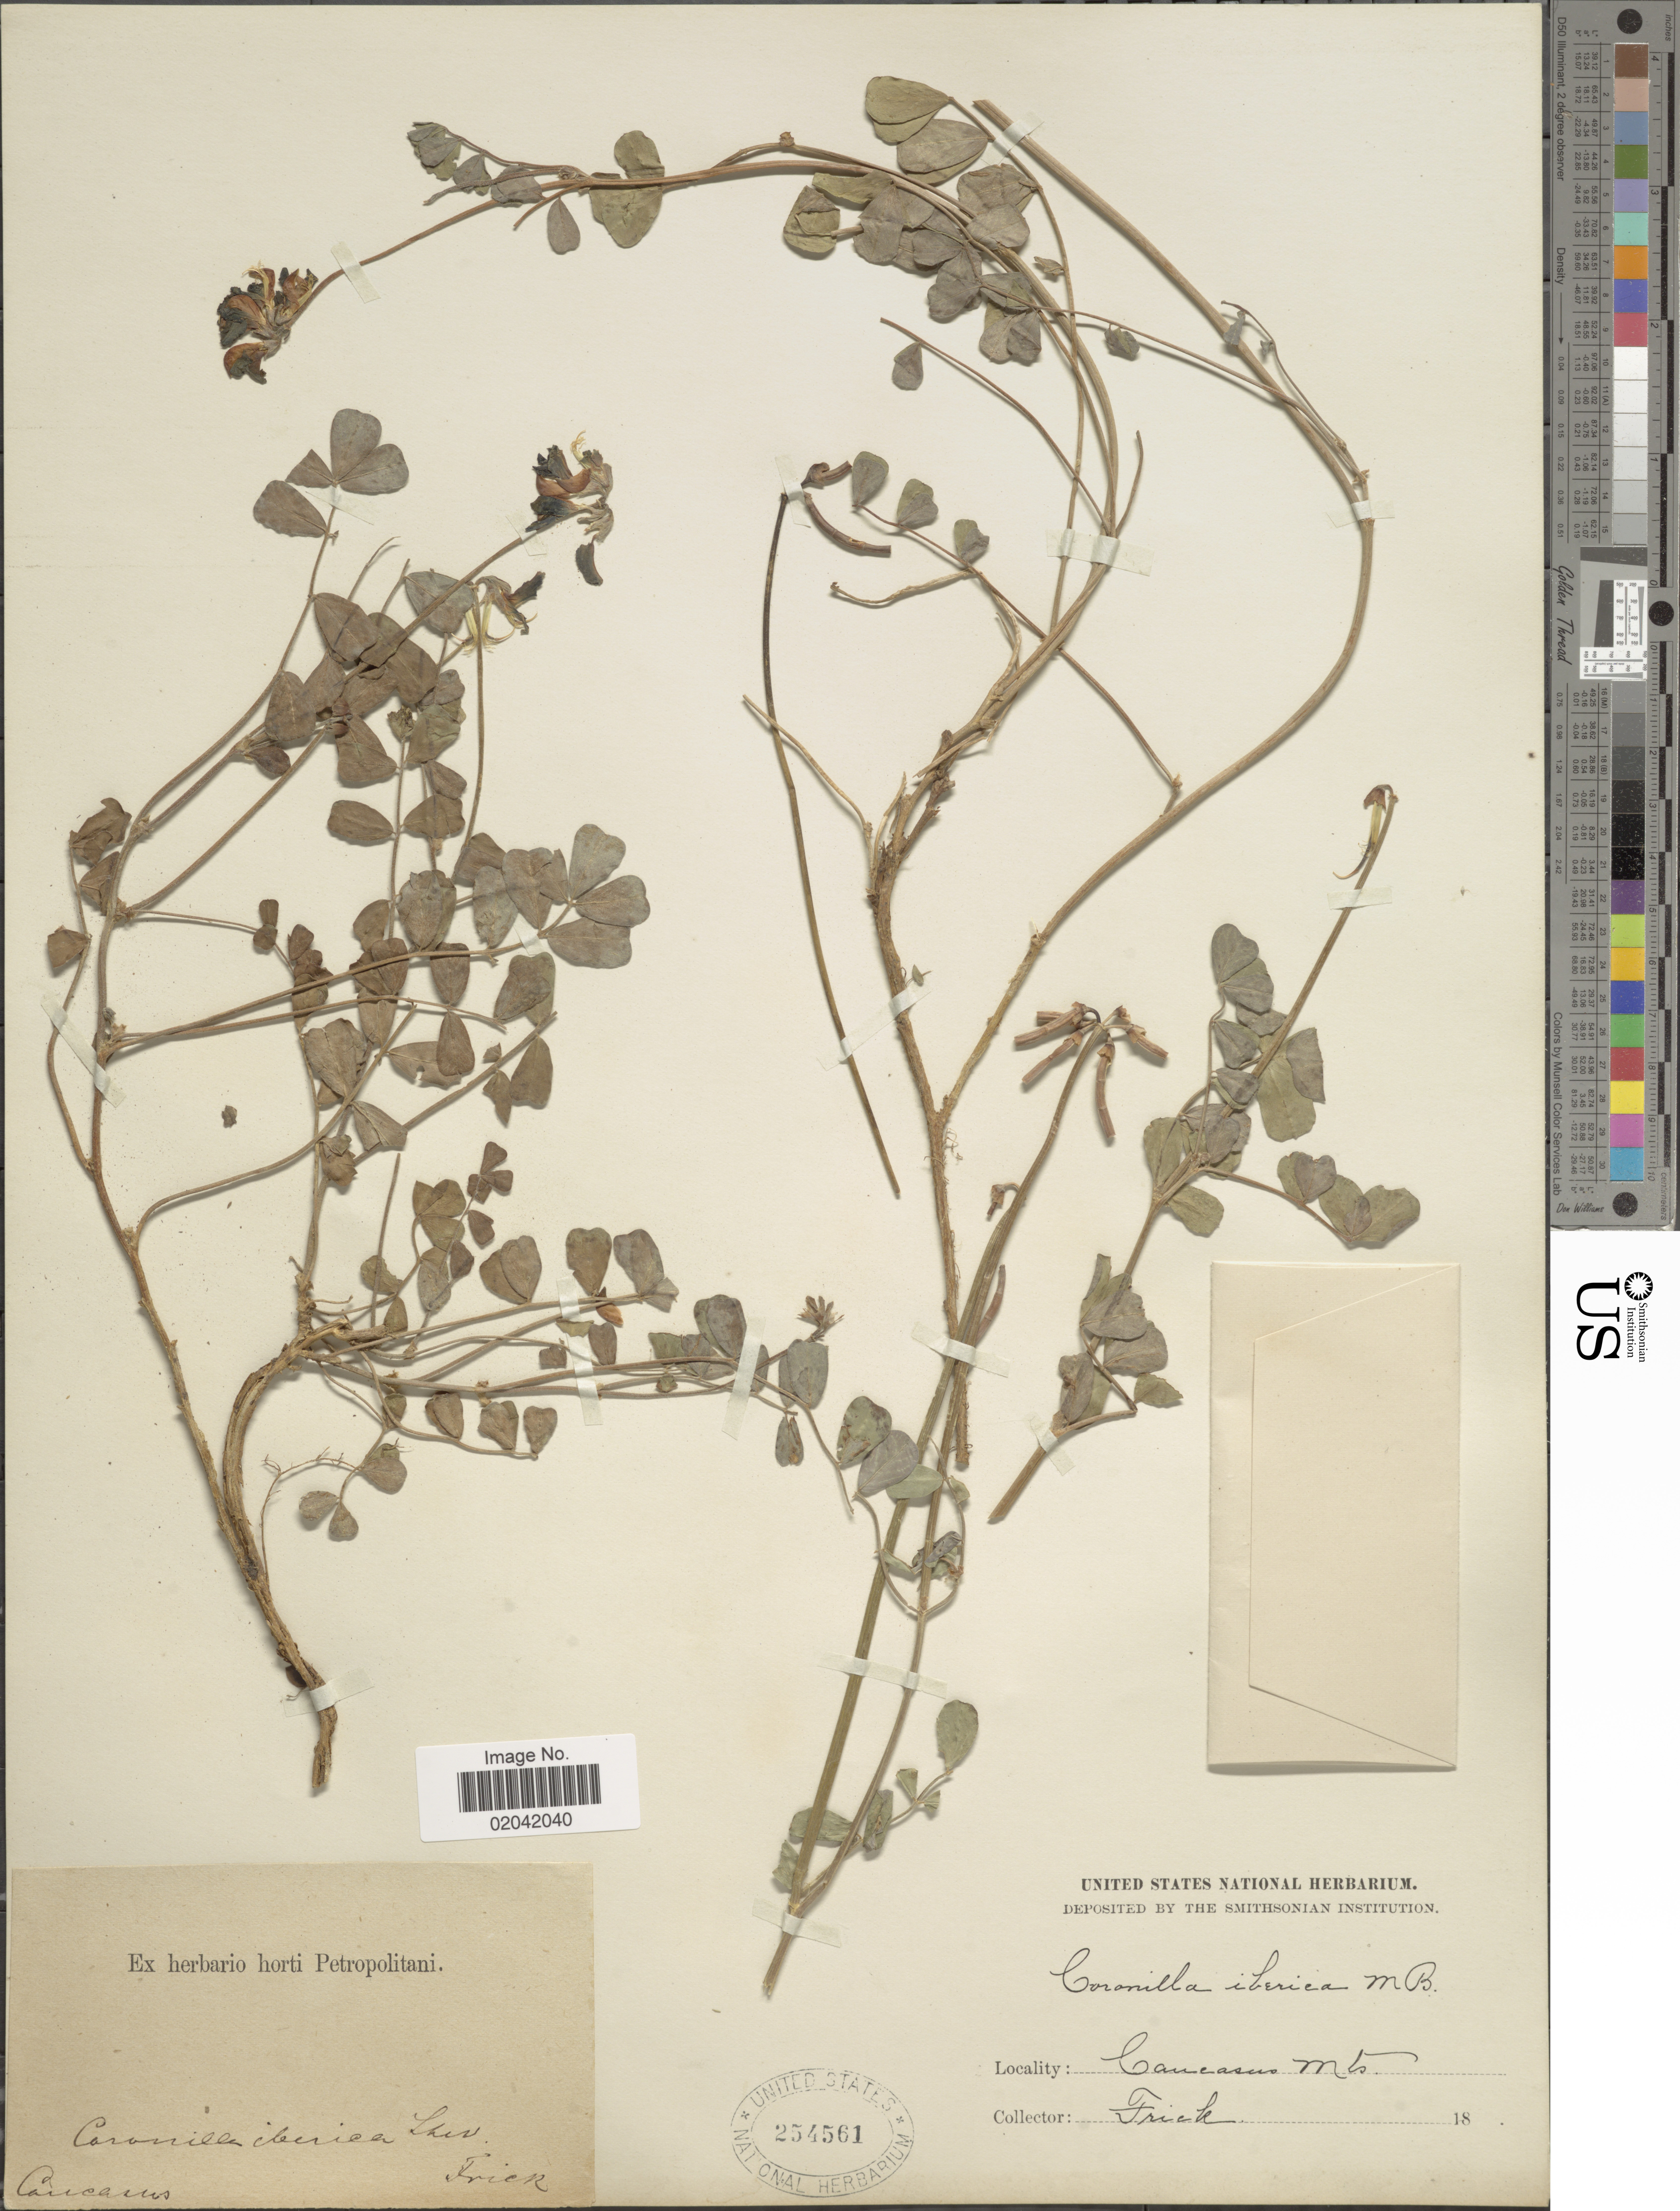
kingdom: Plantae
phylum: Tracheophyta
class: Magnoliopsida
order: Fabales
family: Fabaceae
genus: Coronilla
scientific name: Coronilla orientalis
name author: Mill.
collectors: Frick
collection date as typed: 18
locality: Caucasus Mts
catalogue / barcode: US 254561